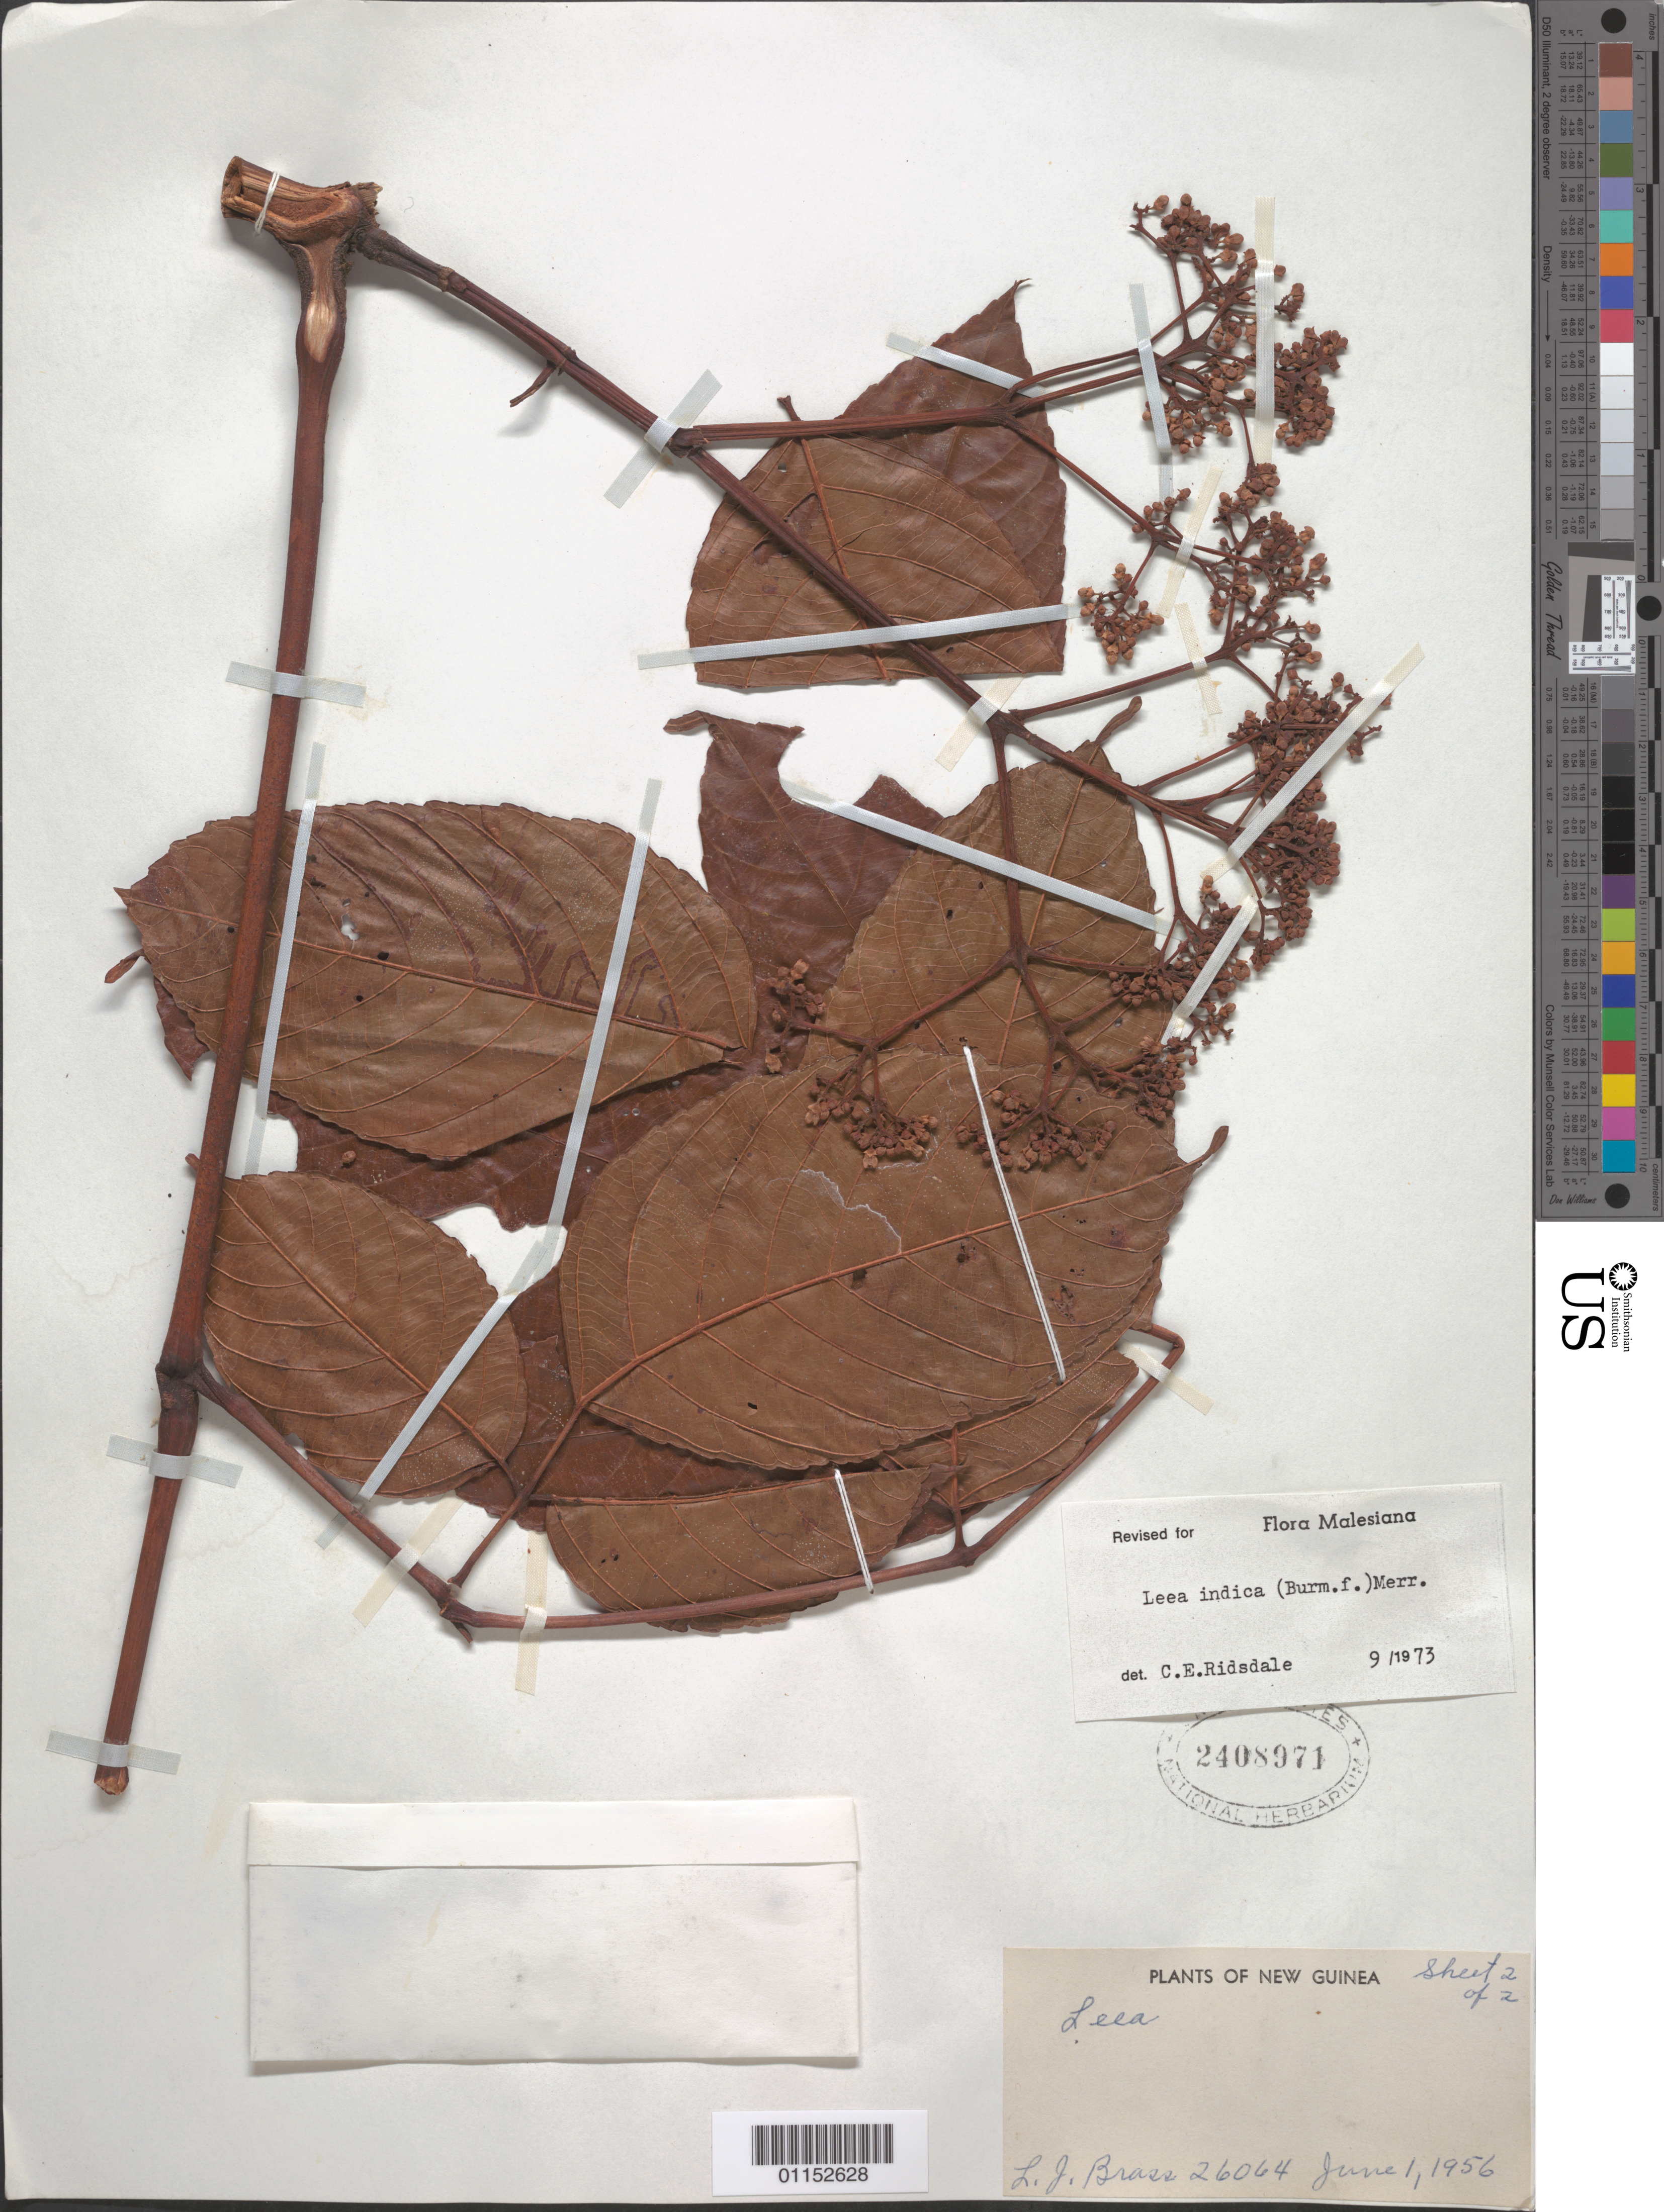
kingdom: Plantae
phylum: Tracheophyta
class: Magnoliopsida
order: Vitales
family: Vitaceae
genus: Leea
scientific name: Leea indica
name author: (Burm. f.) Merr.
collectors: L. J. Brass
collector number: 26064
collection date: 1956-06-01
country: Papua New Guinea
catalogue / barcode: US 2408971